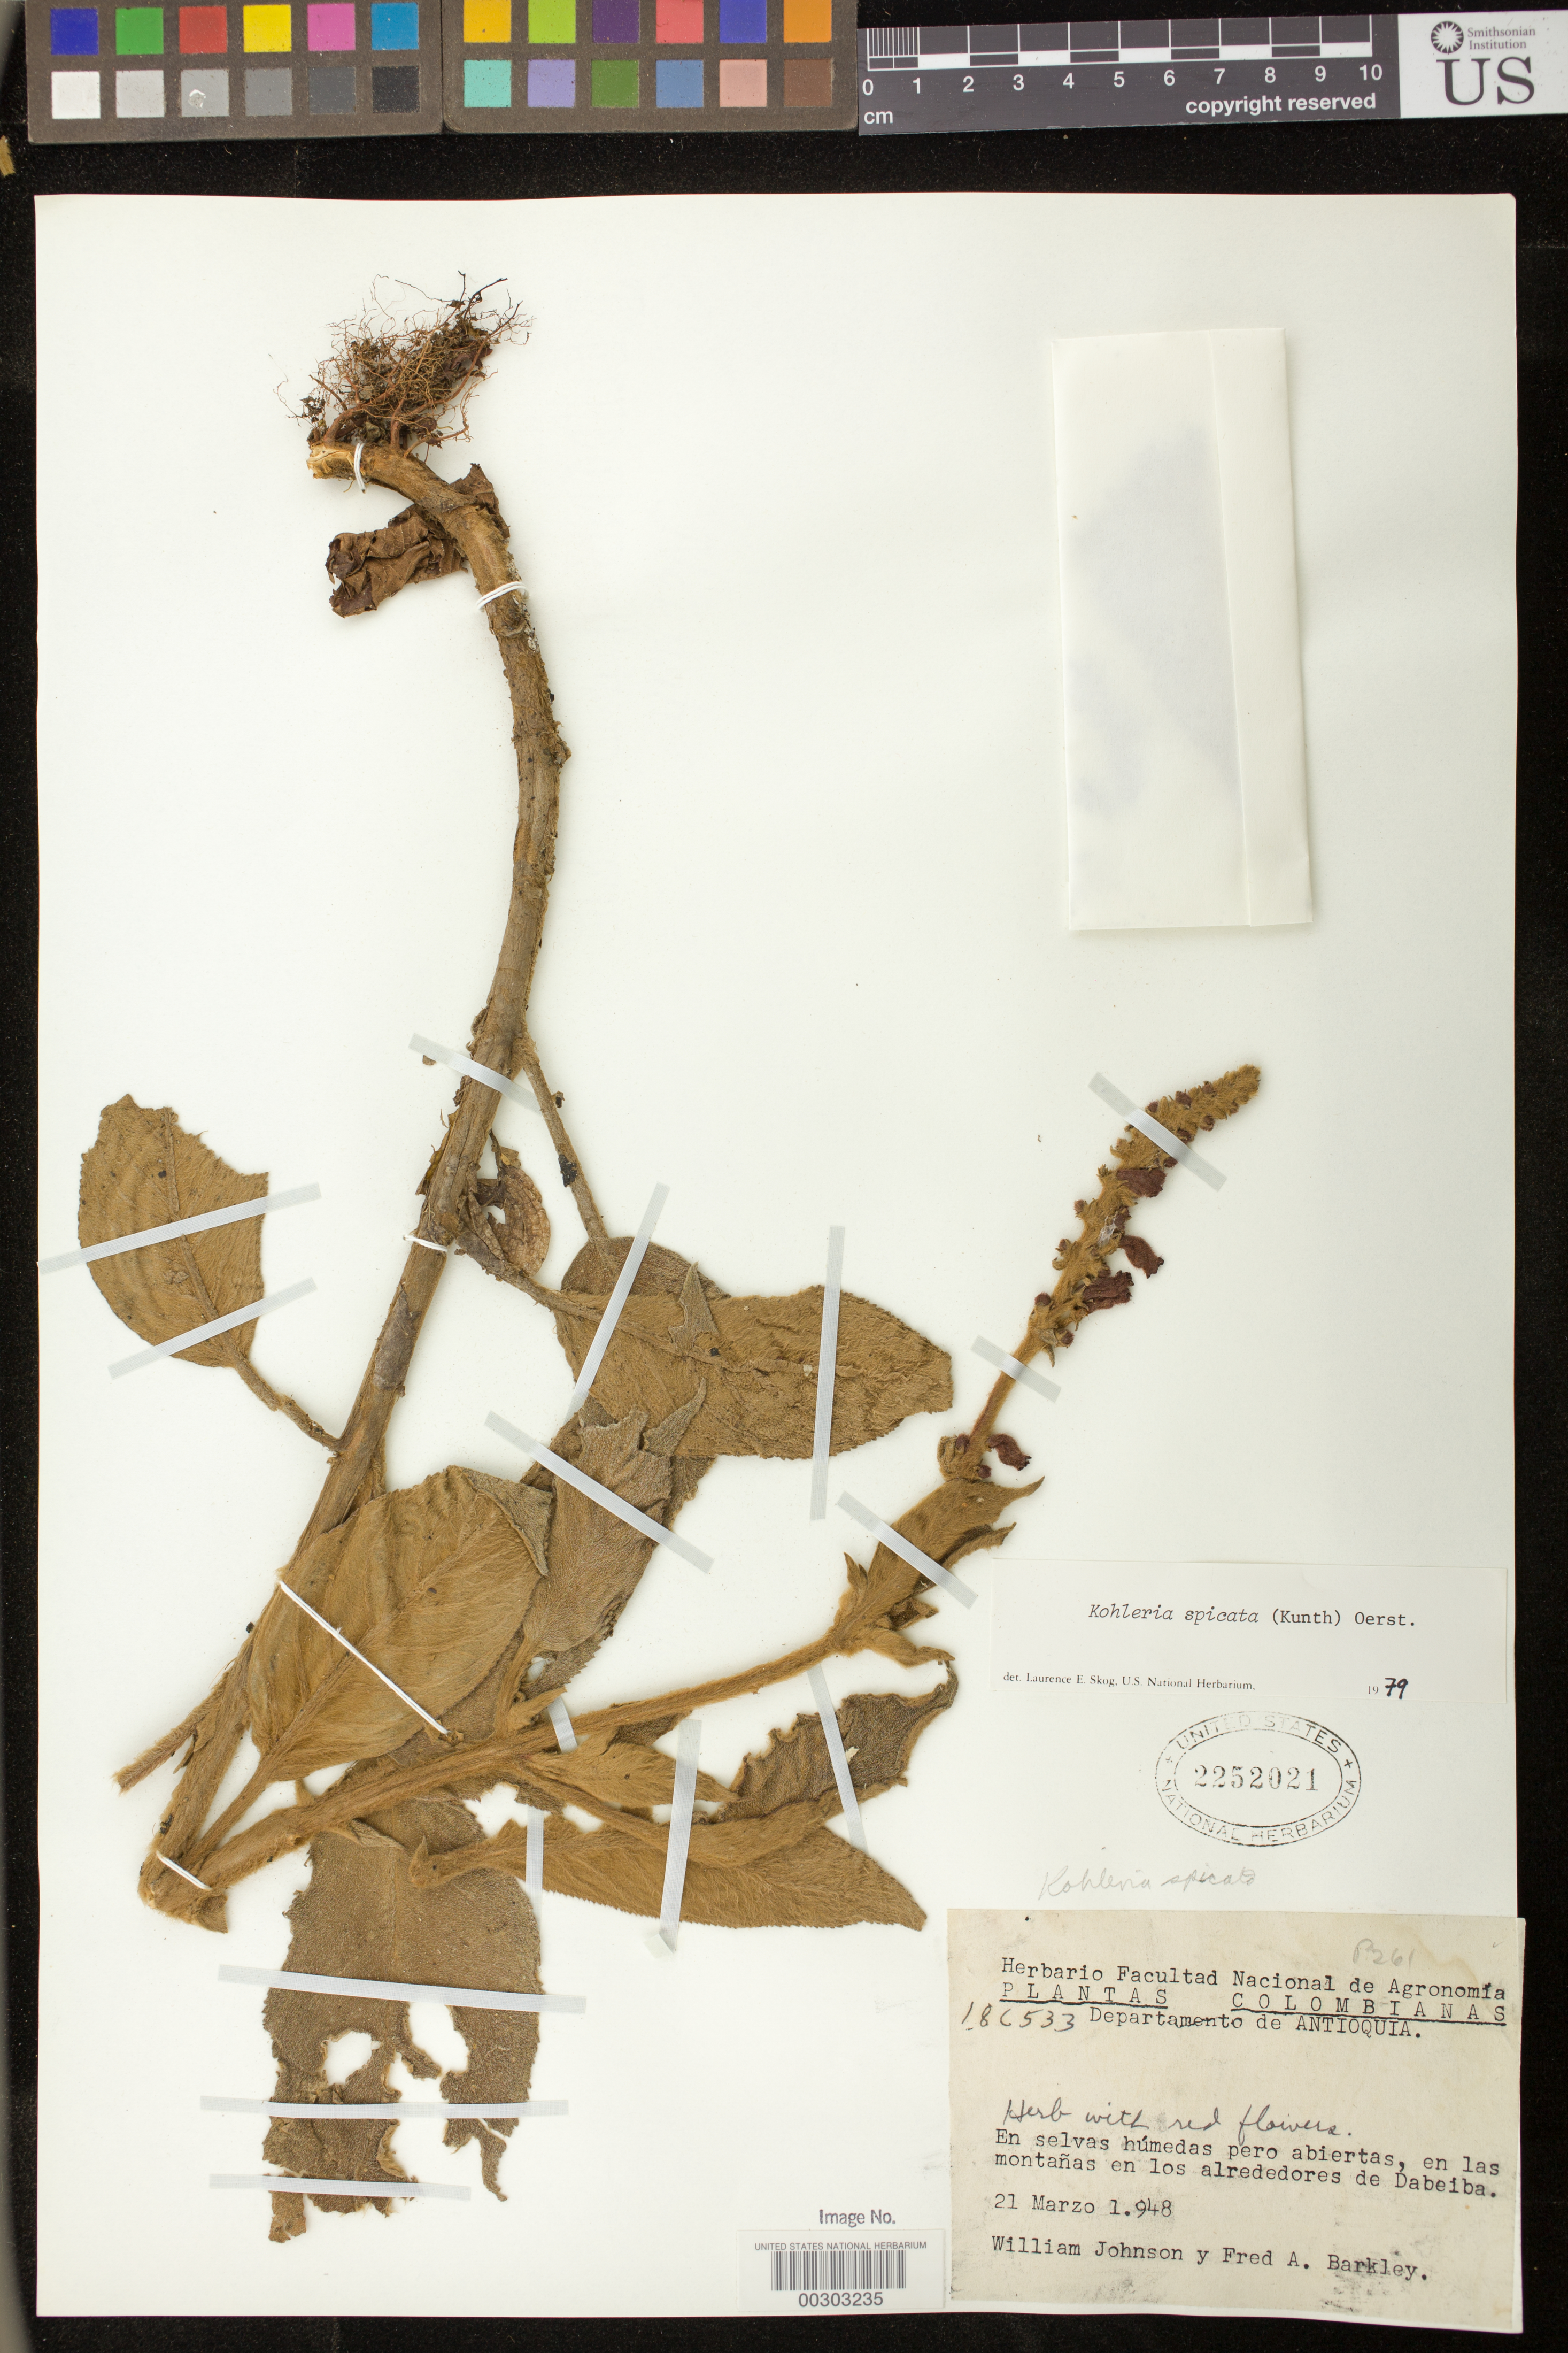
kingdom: Plantae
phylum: Tracheophyta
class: Magnoliopsida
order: Lamiales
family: Gesneriaceae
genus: Kohleria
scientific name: Kohleria spicata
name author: (Kunth) Oerst.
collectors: W. Johnson & F. A. Barkley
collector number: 18C 533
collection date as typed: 21 Mar 1948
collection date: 1948-03-21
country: Colombia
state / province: Antioquia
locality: In the vicinity of Dabeiba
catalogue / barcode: US 2252021